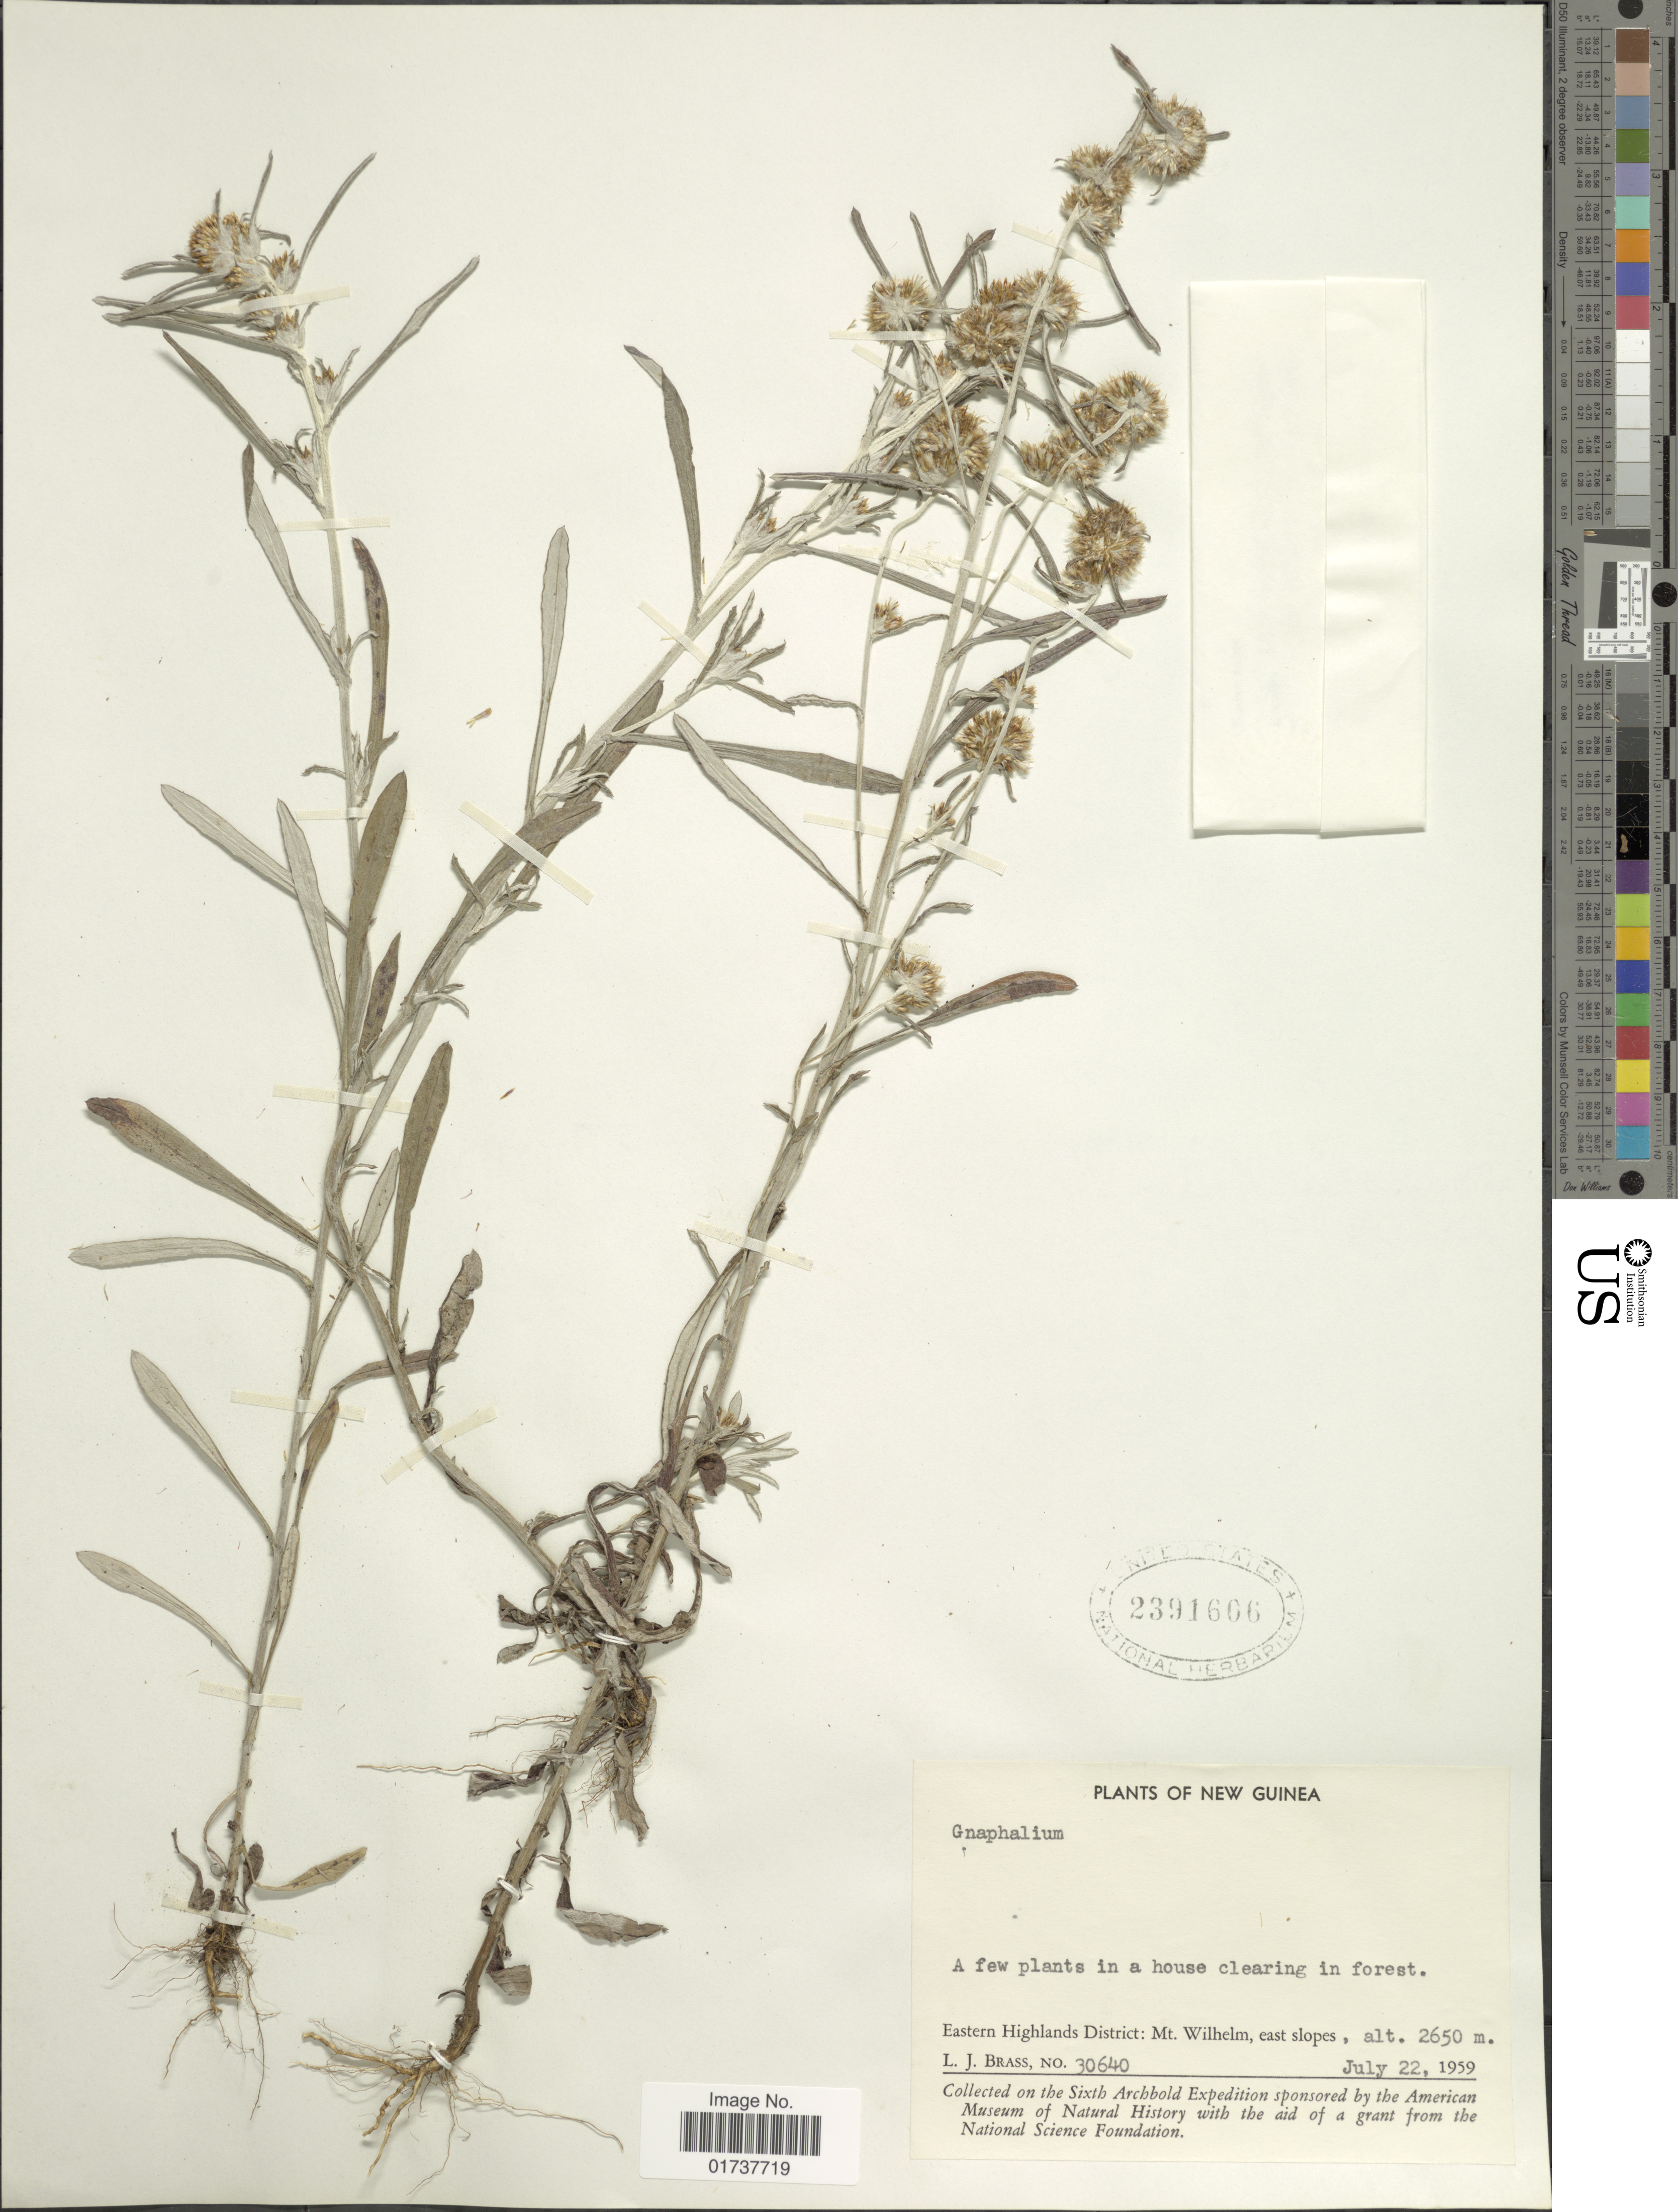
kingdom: Plantae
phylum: Tracheophyta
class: Magnoliopsida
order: Asterales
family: Asteraceae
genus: Gnaphalium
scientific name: Gnaphalium sp.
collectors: L. J. Brass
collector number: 30640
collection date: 1959-07-22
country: Papua New Guinea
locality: Eastern Highlands District; Mt. Wilhelms, east slopes, New Guinea.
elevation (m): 2650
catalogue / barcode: US 2391606